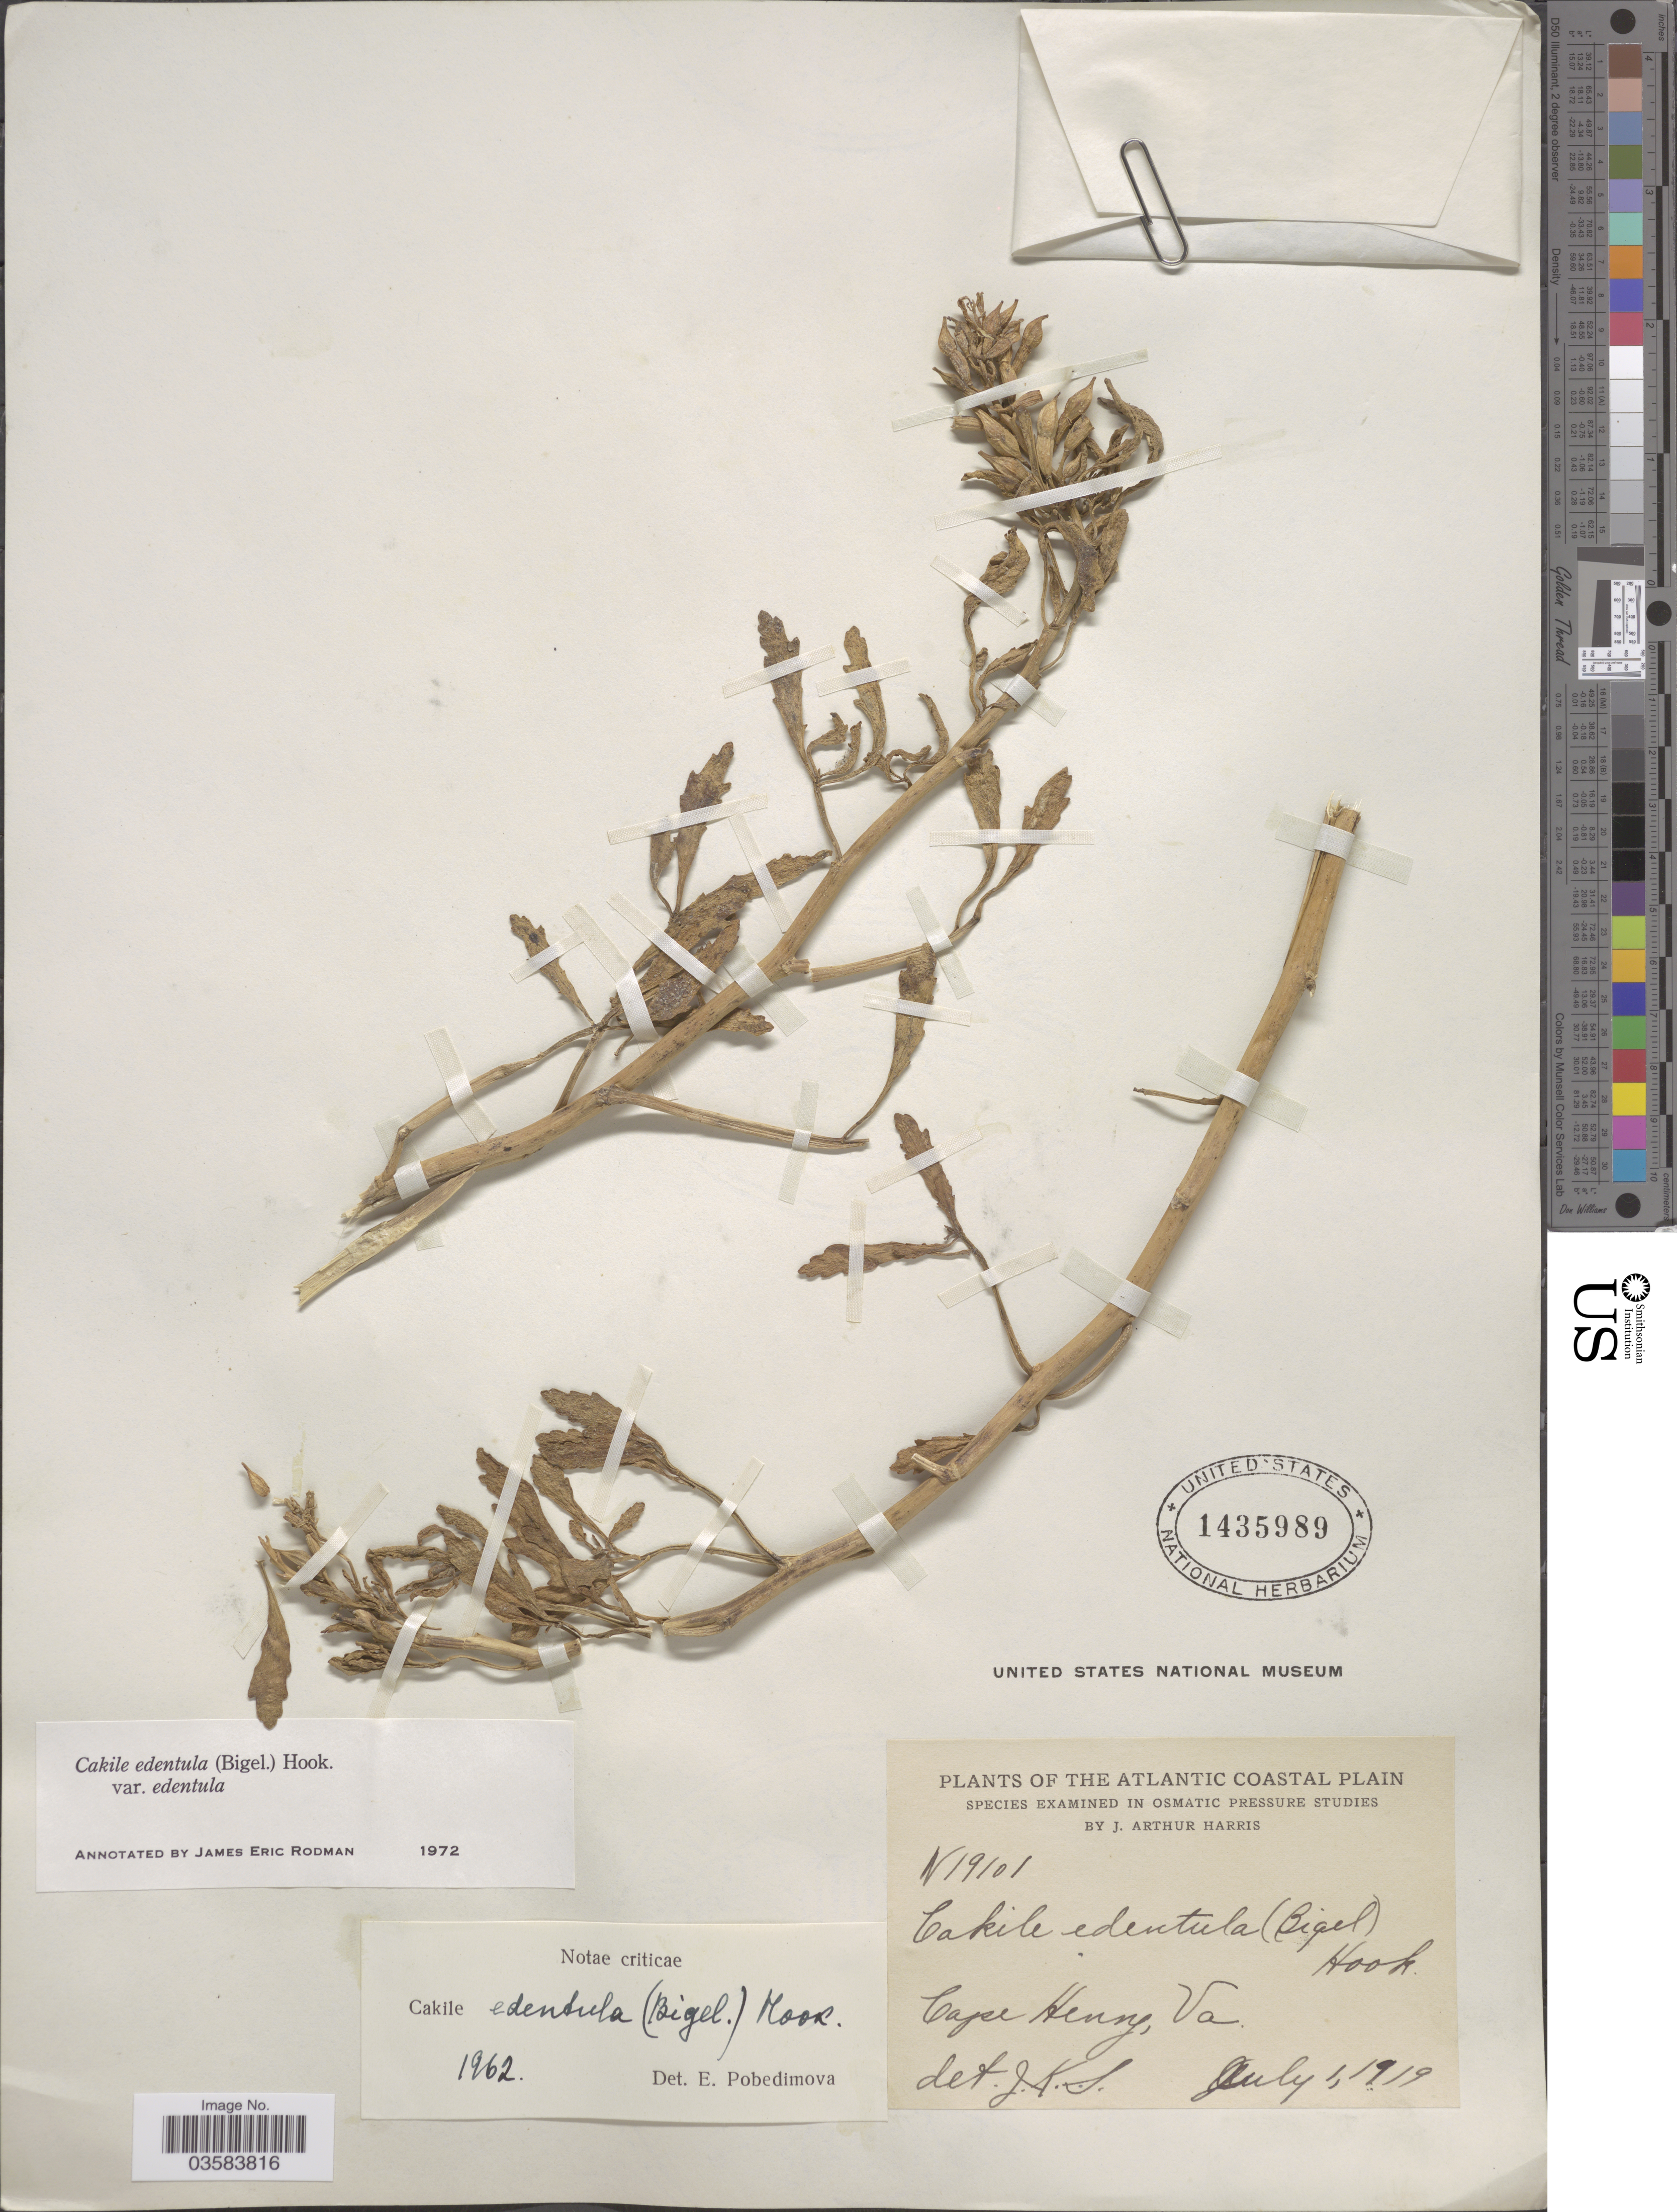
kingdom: Plantae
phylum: Tracheophyta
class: Magnoliopsida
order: Brassicales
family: Brassicaceae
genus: Cakile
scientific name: Cakile edentula var. edentula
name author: (Bigelow) Hook.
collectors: J. A. Harris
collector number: V19101*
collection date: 1919-07-01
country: United States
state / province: Virginia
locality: The Atlantic Coastal Plain. Cape Henny, Va.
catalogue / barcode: US 1435989